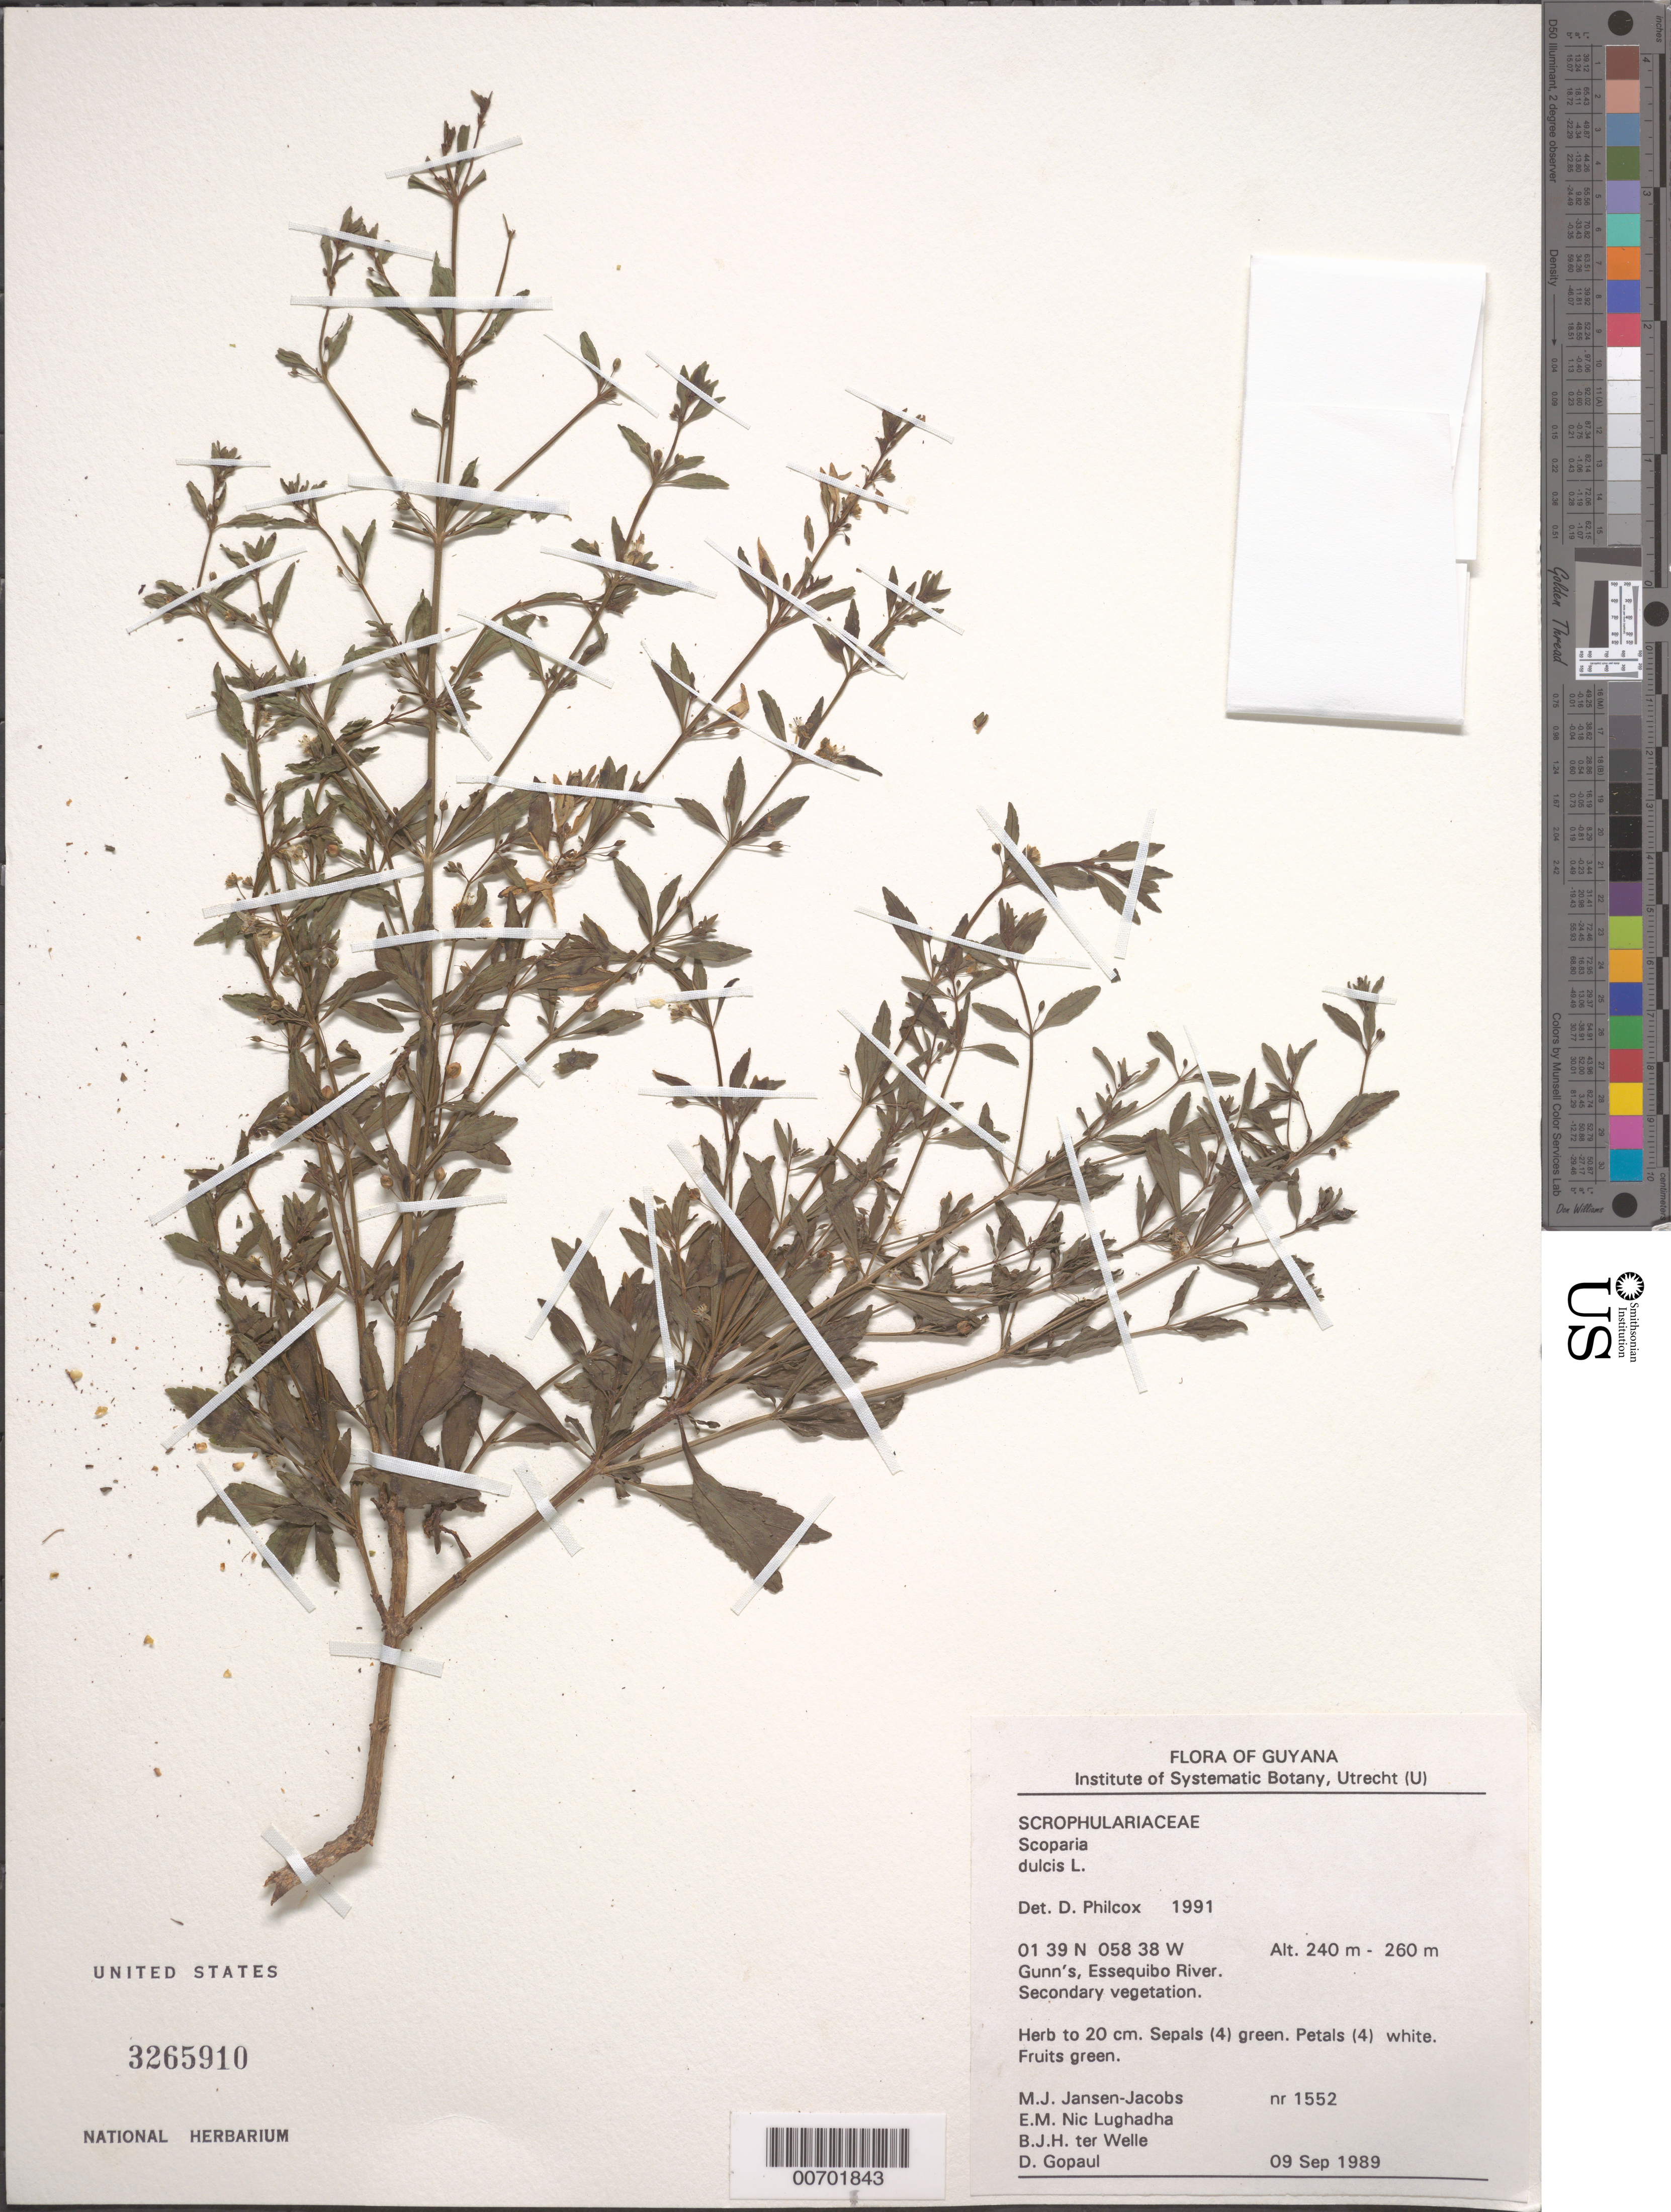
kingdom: Plantae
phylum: Tracheophyta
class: Magnoliopsida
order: Lamiales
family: Plantaginaceae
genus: Scoparia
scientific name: Scoparia dulcis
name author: L.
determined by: Philcox, D.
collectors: M. J. Jansen-Jacobs, E. Nic Lughadha, B. Welle & D. Gopaul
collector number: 1552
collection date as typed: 9-Sep-89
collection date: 1989-09-09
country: Guyana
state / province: U. Takutu-U. Essequibo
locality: Gunn's, Essequibo River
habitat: Secondary vegetation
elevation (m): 240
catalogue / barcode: US 3265910